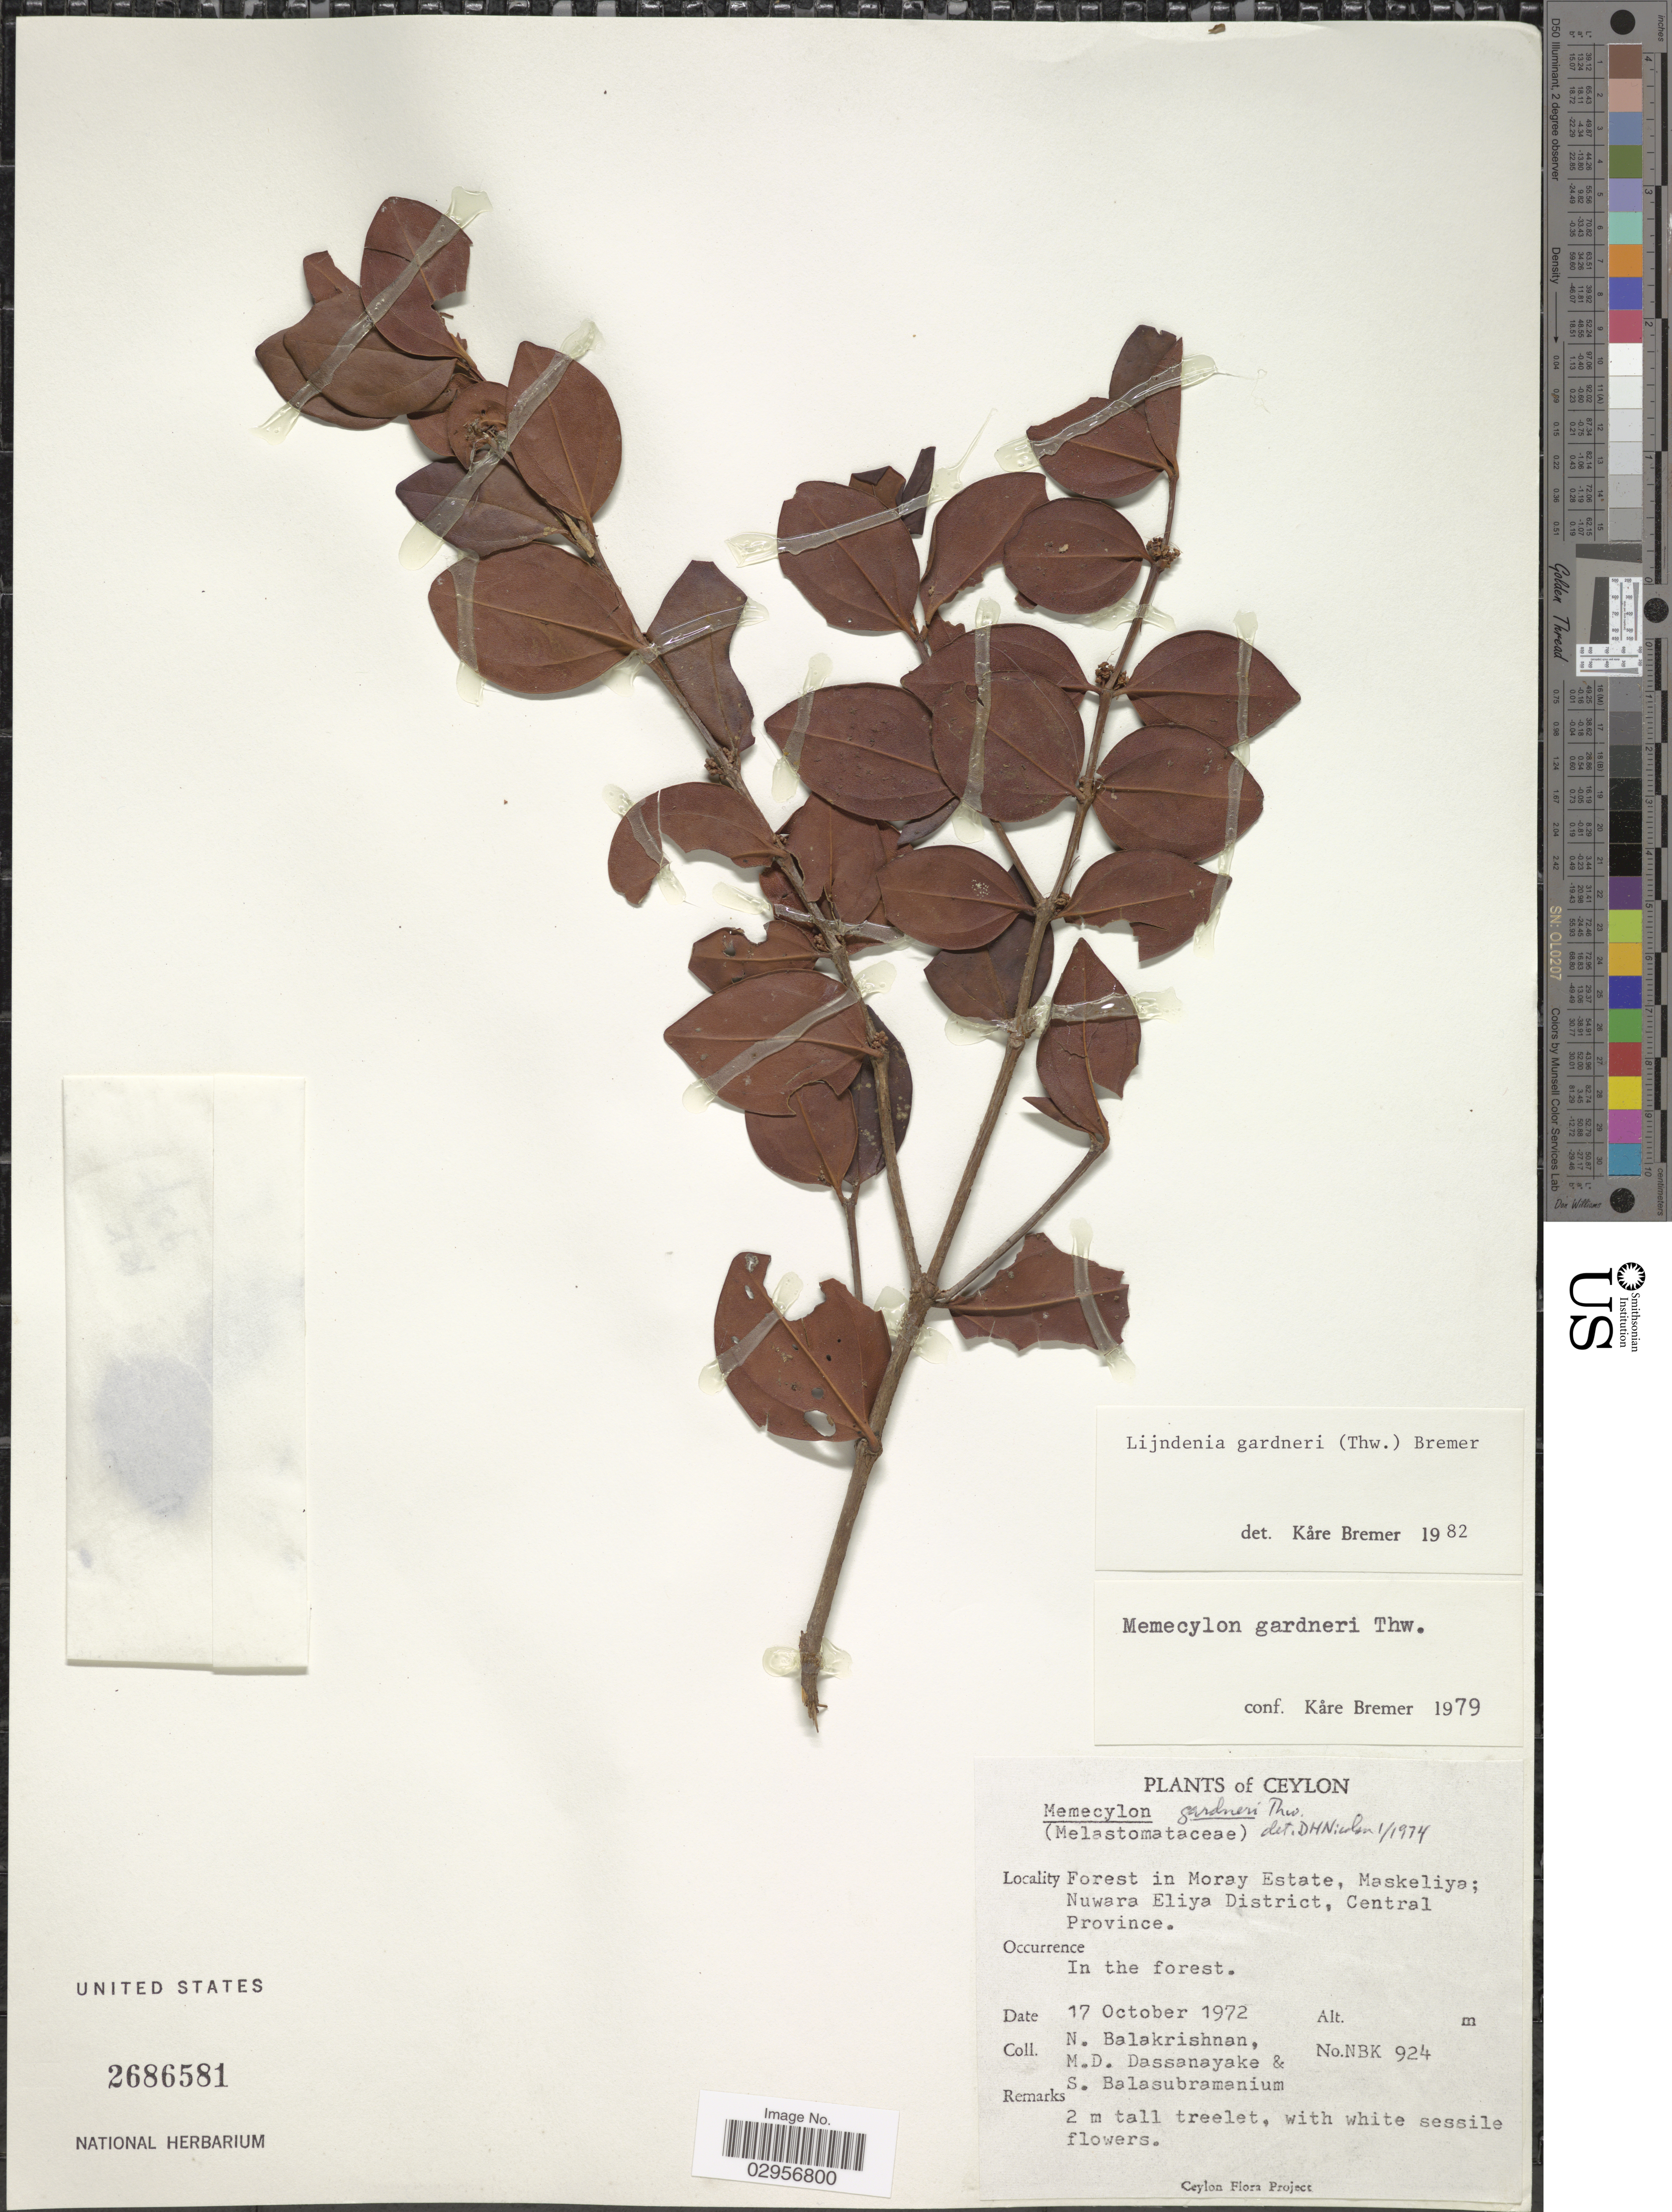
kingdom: Plantae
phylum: Tracheophyta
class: Magnoliopsida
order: Myrtales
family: Melastomataceae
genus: Lijndenia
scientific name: Lijndenia gardneri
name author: K. Bremer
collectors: N. Balakrishnan, M. D. Dassanayake & S. Balasubramanium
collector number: NBK924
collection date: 1972-10-17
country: Sri Lanka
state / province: Central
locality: Ceylon, Forest in Moray Estate, Maskeliya; Nuwara Eliya District, Central Province.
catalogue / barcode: US 2686581